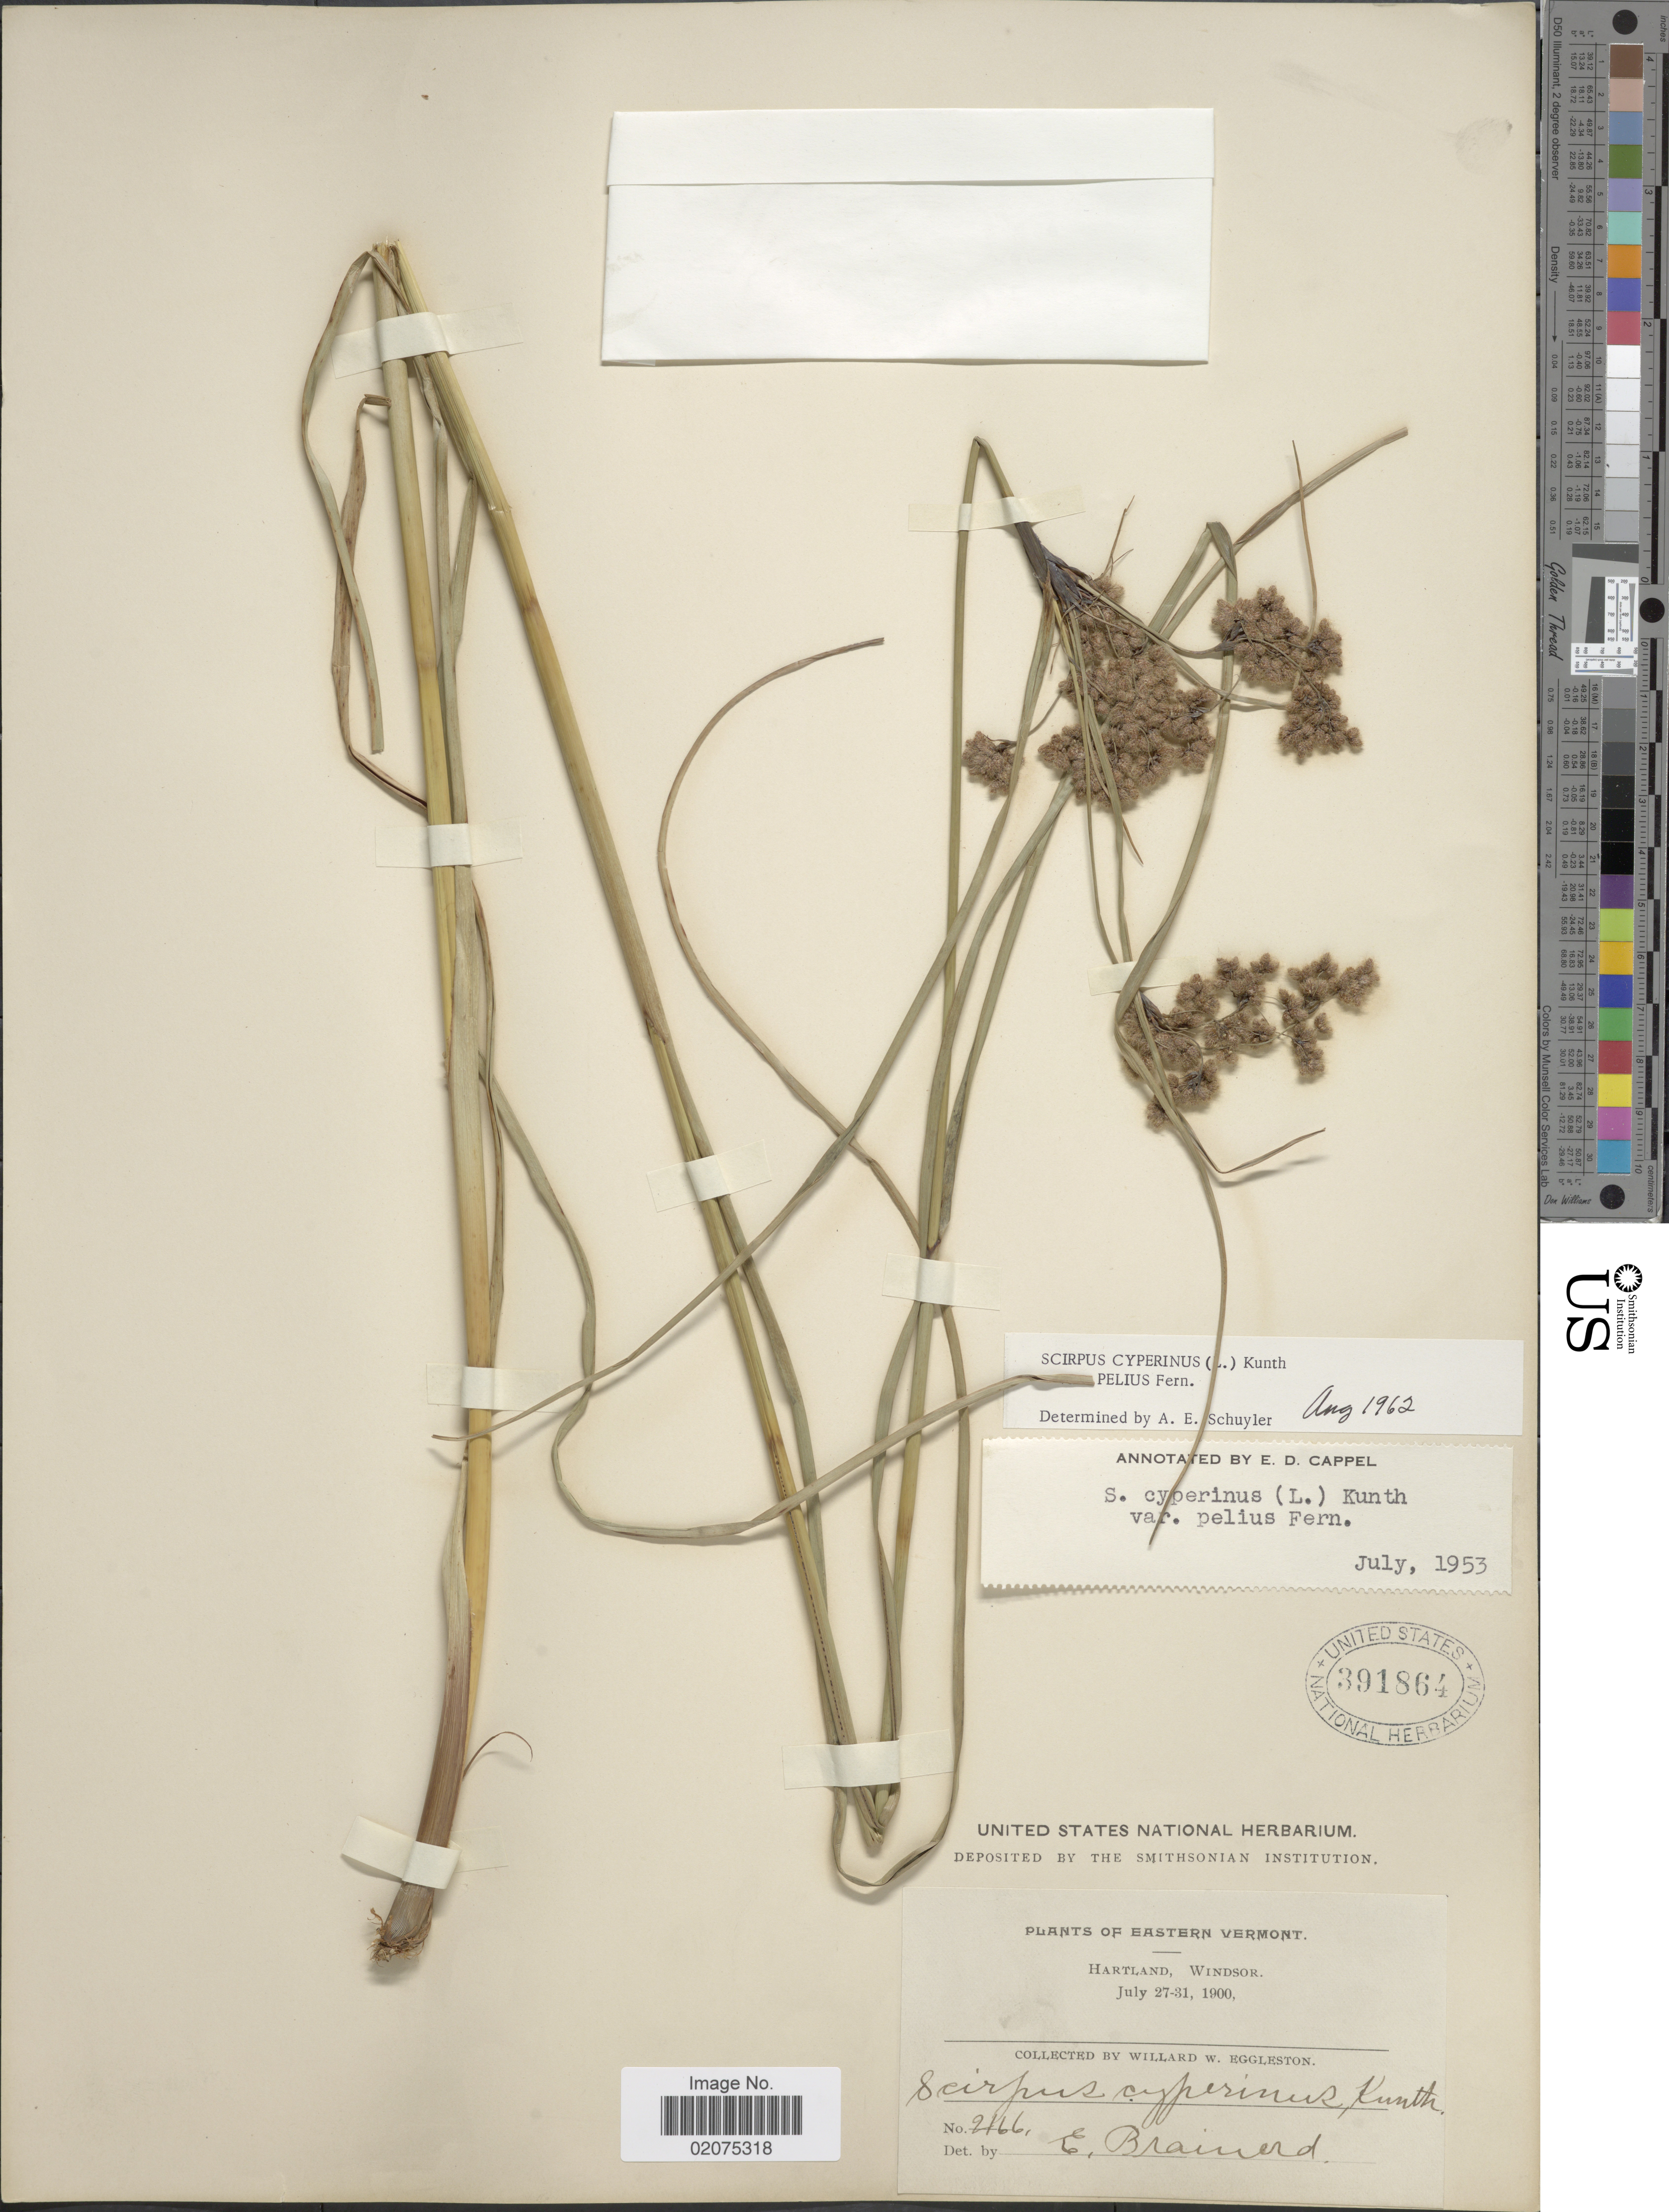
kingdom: Plantae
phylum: Tracheophyta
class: Liliopsida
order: Poales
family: Cyperaceae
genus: Scirpus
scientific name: Scirpus cyperinus var. pelius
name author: Fernald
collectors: W. W. Eggleston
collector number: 2166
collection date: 1900-07-27/1900-07-31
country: United States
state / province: Vermont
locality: Eastern Vermont, Hartland, Windsor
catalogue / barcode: US 391864